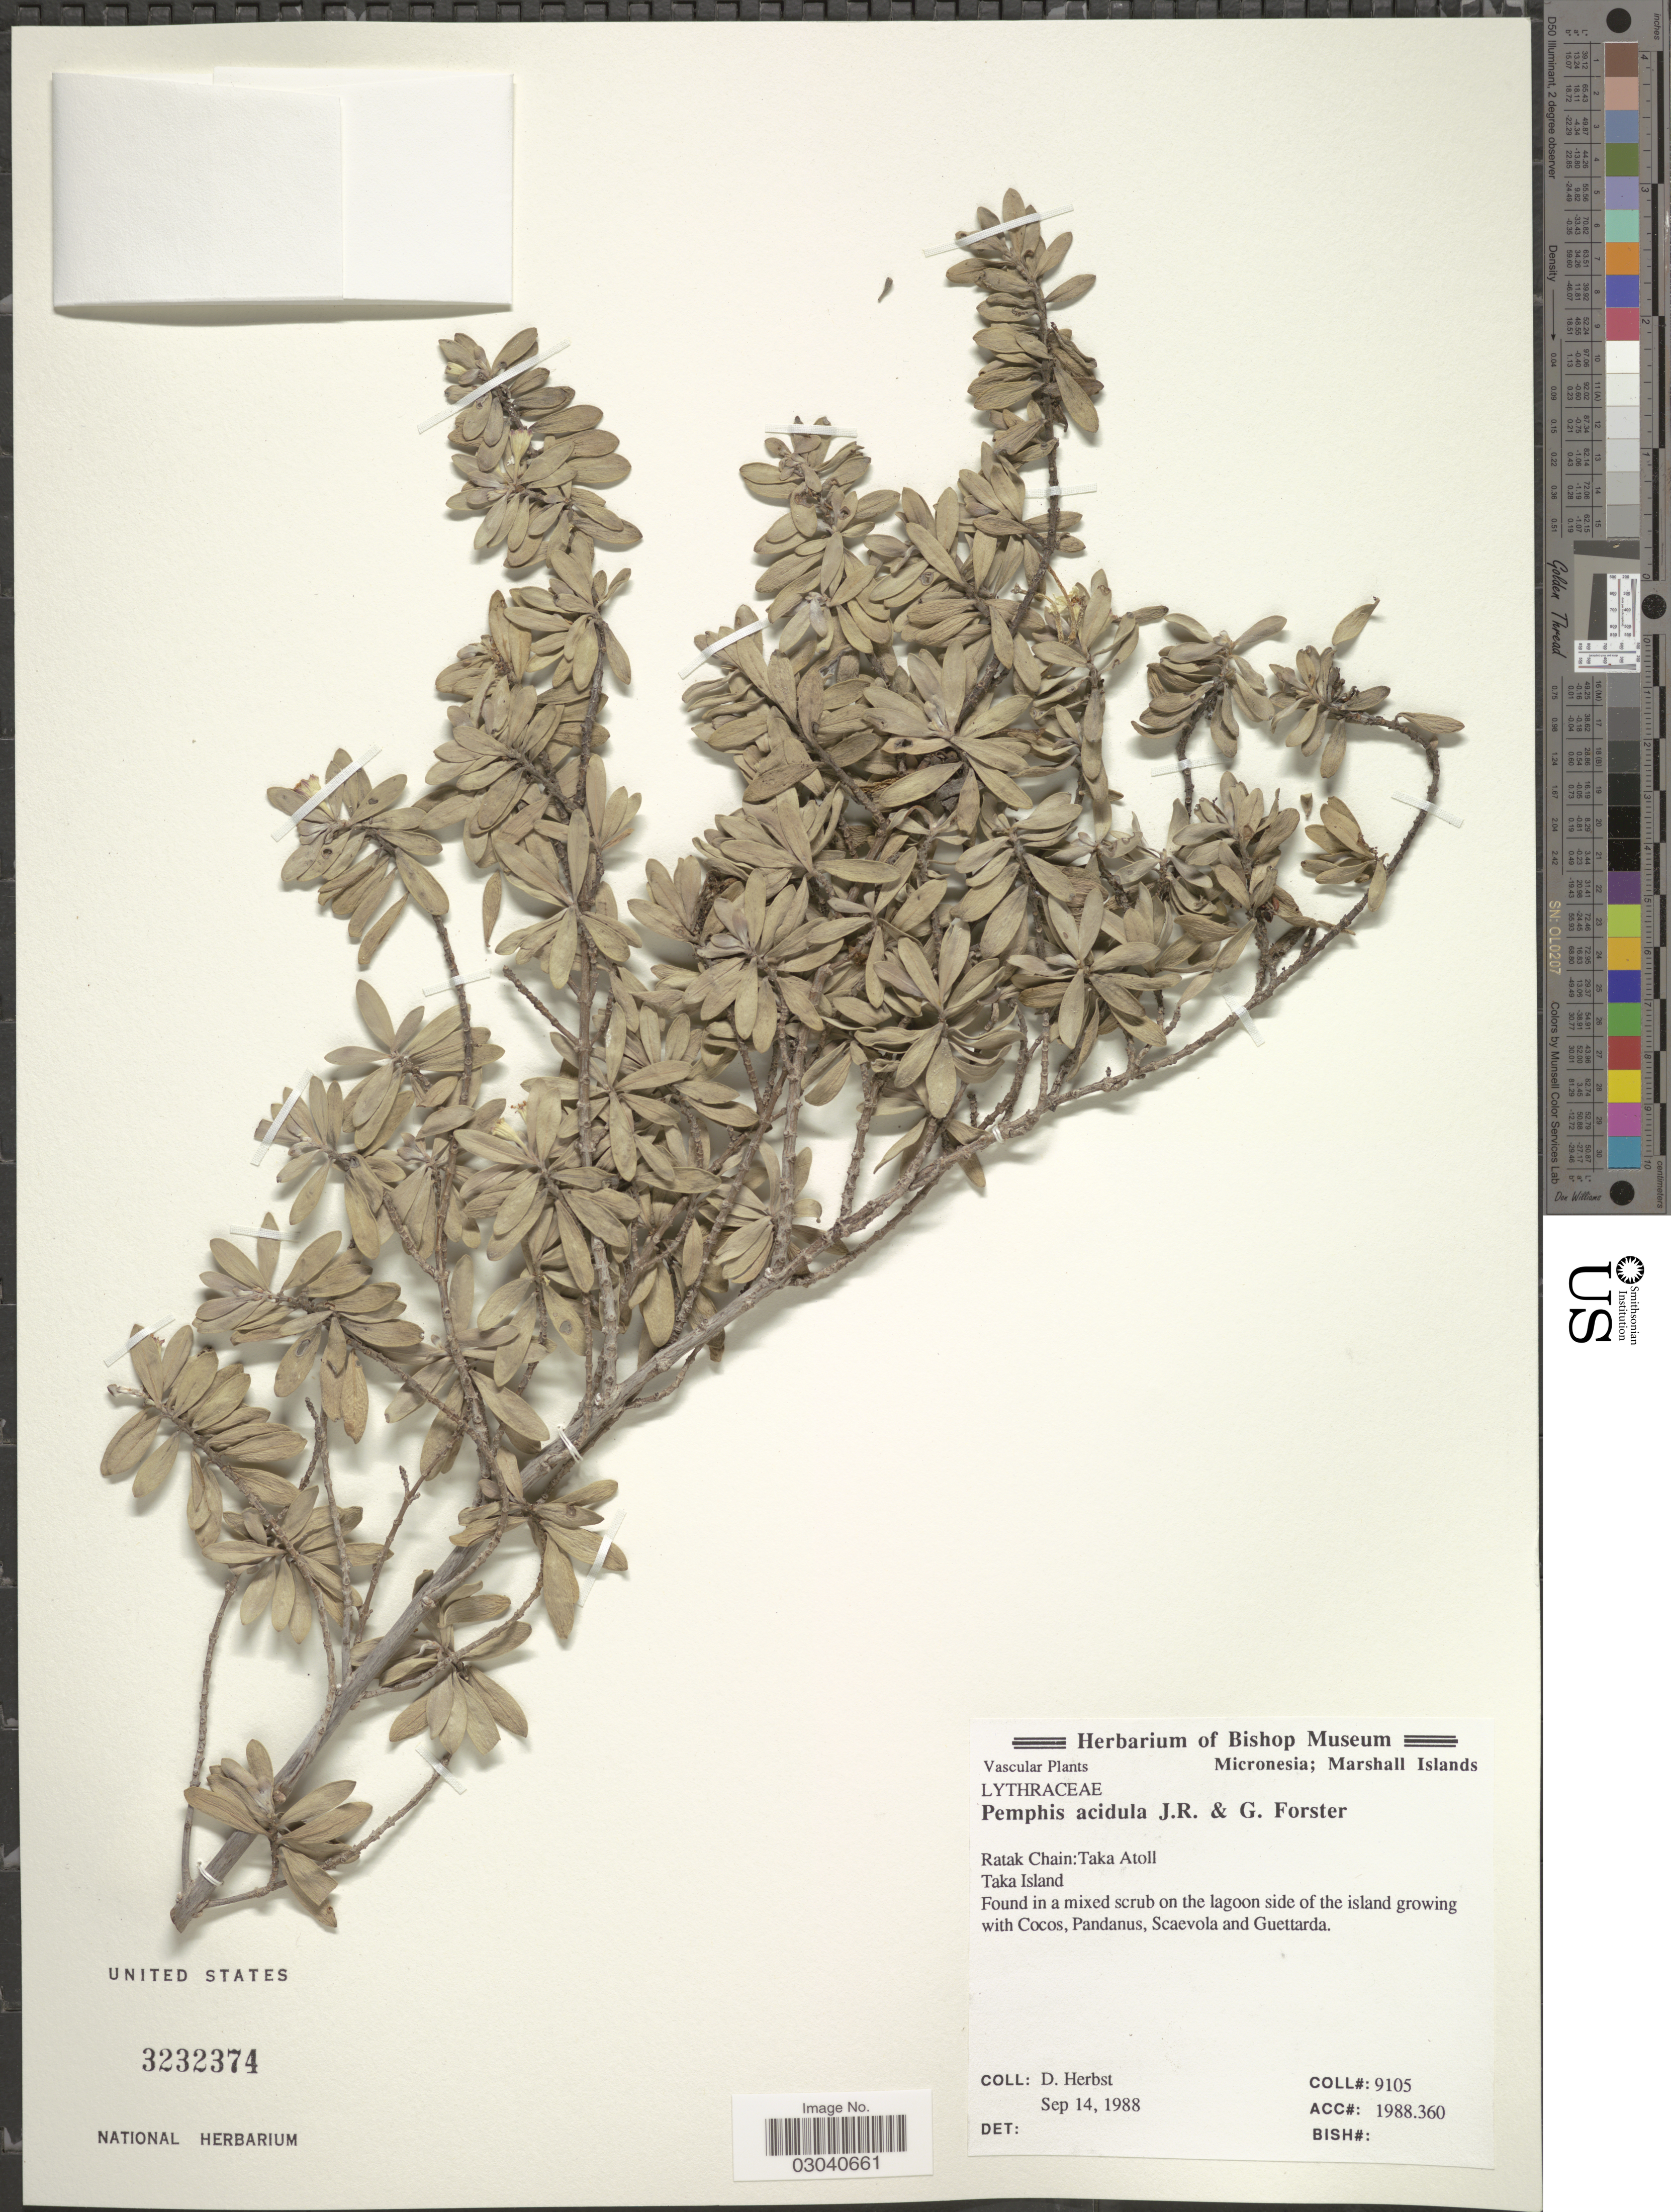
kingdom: Plantae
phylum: Tracheophyta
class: Magnoliopsida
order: Myrtales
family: Lythraceae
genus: Pemphis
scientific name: Pemphis acidula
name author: J.R. Forst. & G. Forst.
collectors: D. Herbst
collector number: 9105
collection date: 1988-09-14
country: Marshall Islands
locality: Micronesia. Ratak Chain: Taka Atoll. Taka Island.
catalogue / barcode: US 3232374